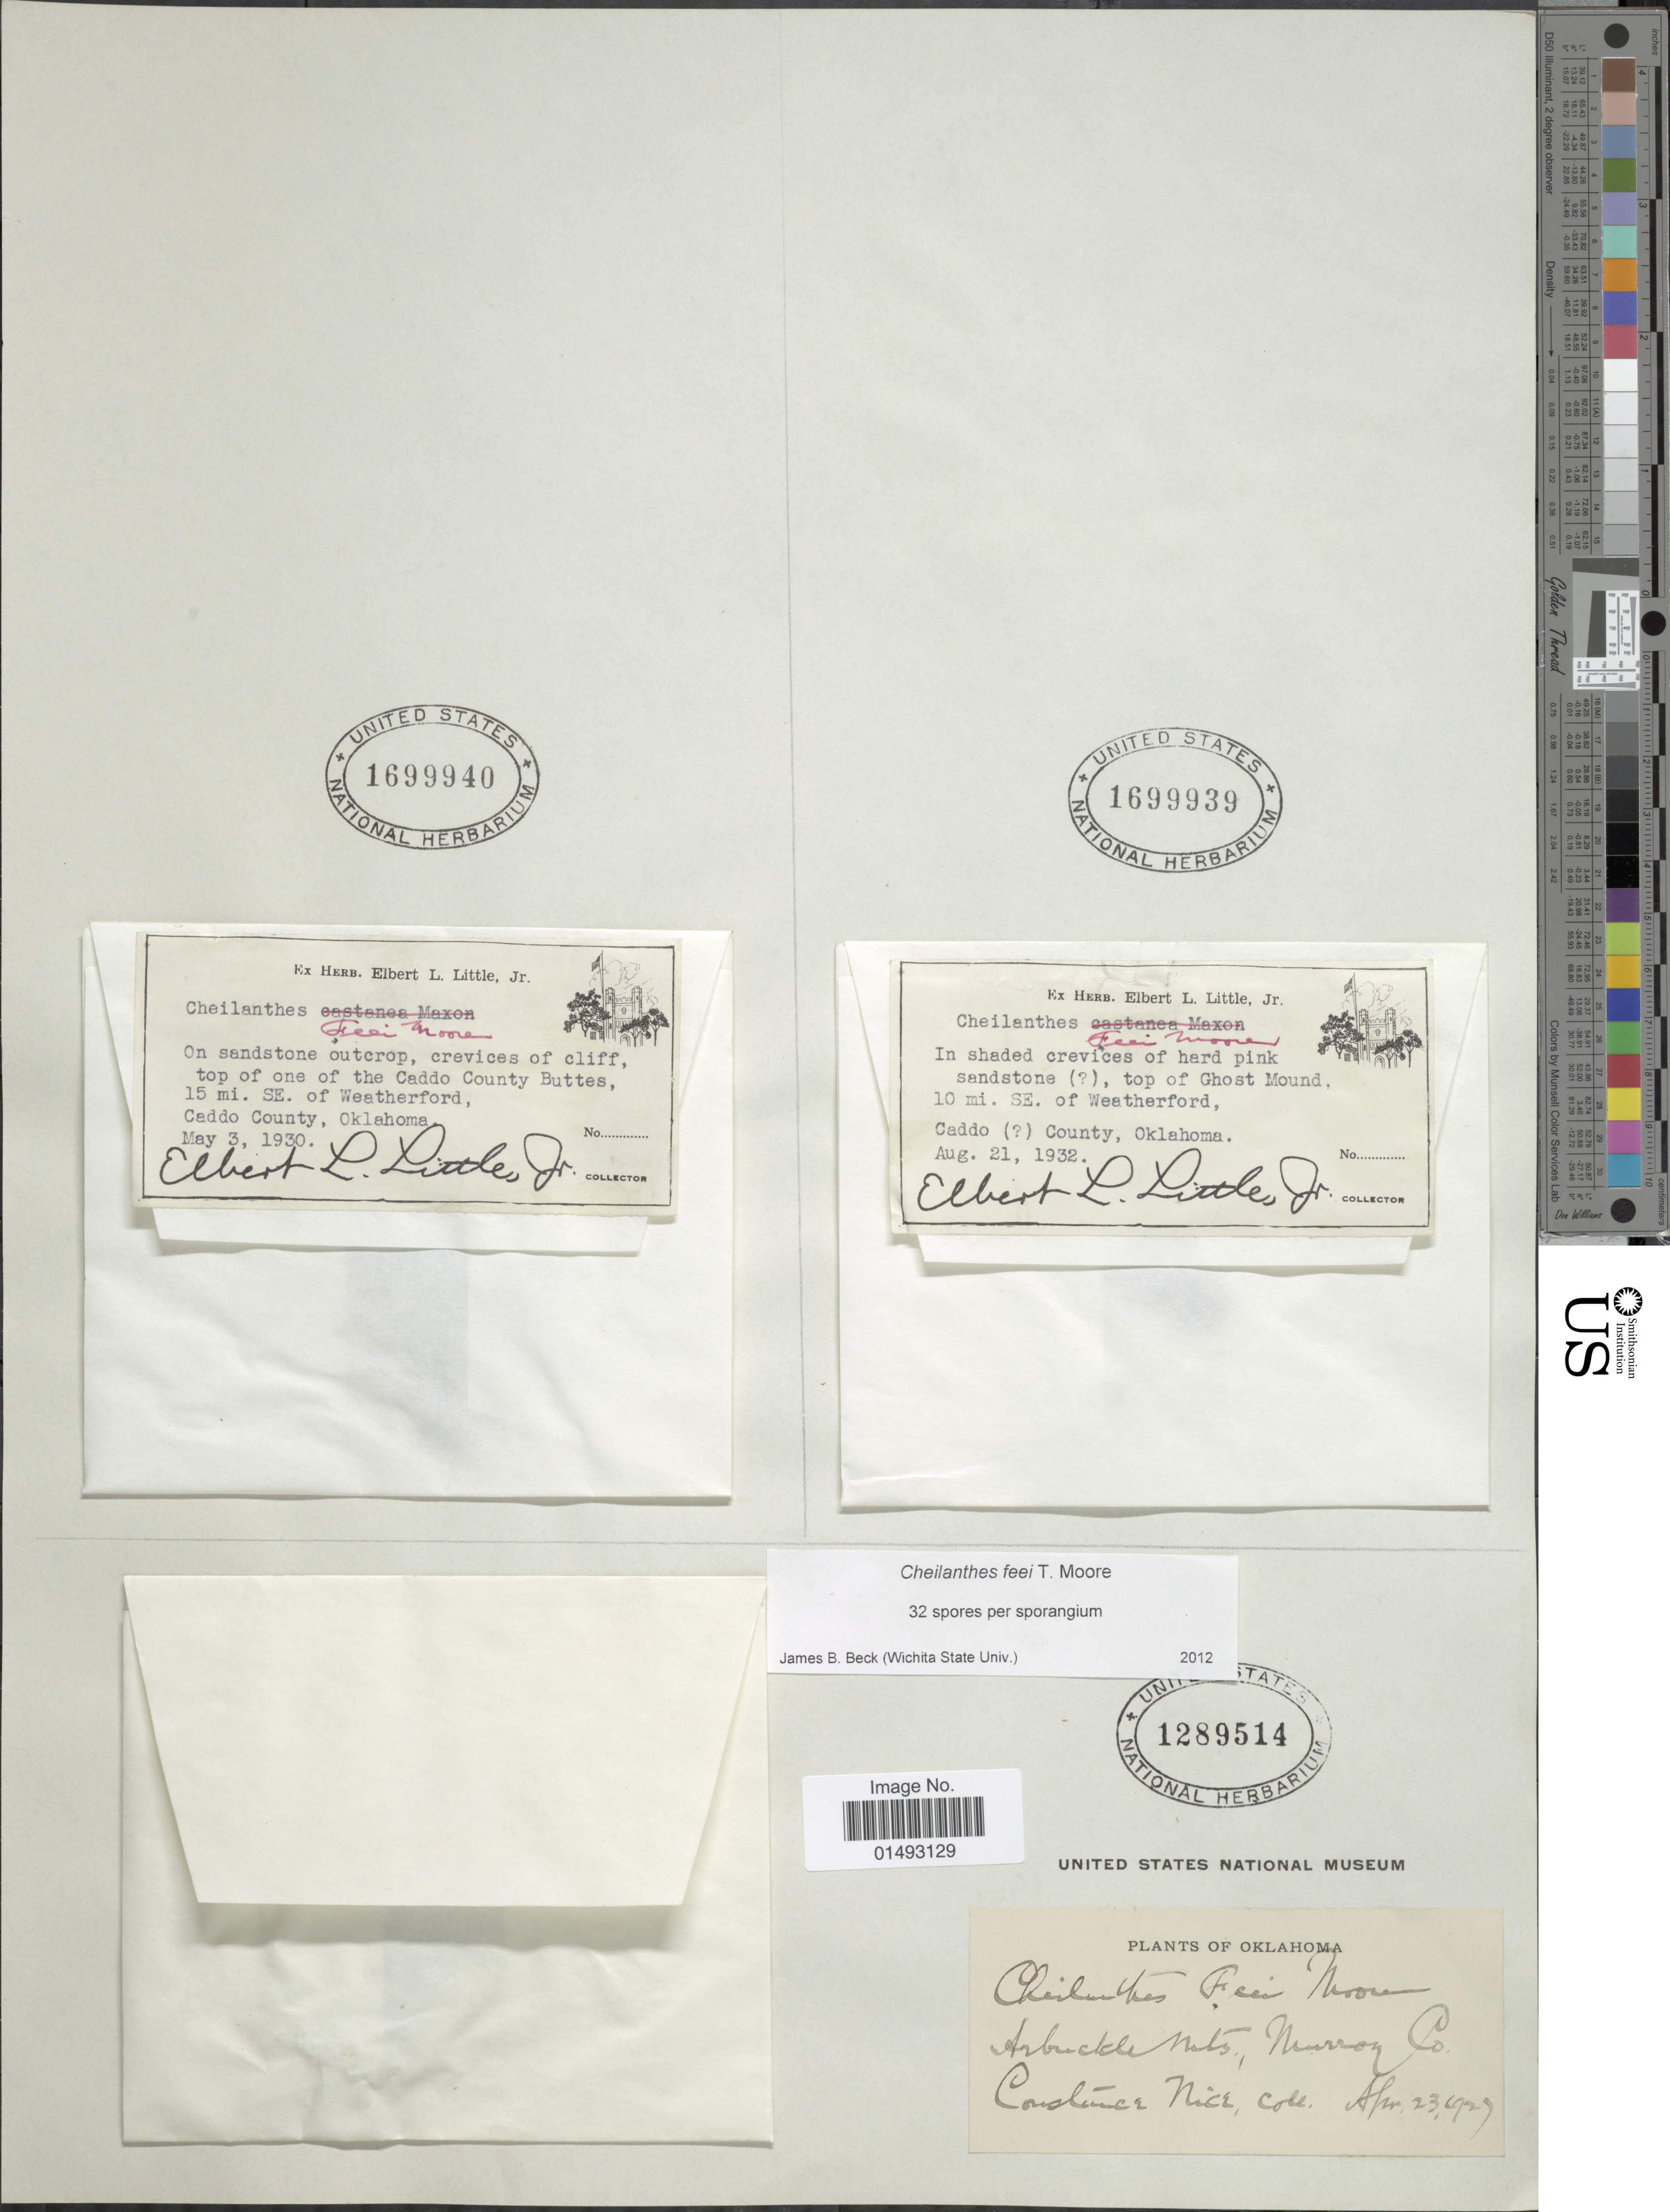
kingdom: Plantae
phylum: Tracheophyta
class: Polypodiopsida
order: Polypodiales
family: Pteridaceae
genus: Myriopteris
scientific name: Myriopteris gracilis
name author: Fée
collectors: E. L. Little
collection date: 1930-05-03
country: United States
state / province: Oklahoma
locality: Crevices of cliff, top of one of the Caddo County Buttes, 15 mi. Se of Weatherford, Caddo County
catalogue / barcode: US 1699940-3